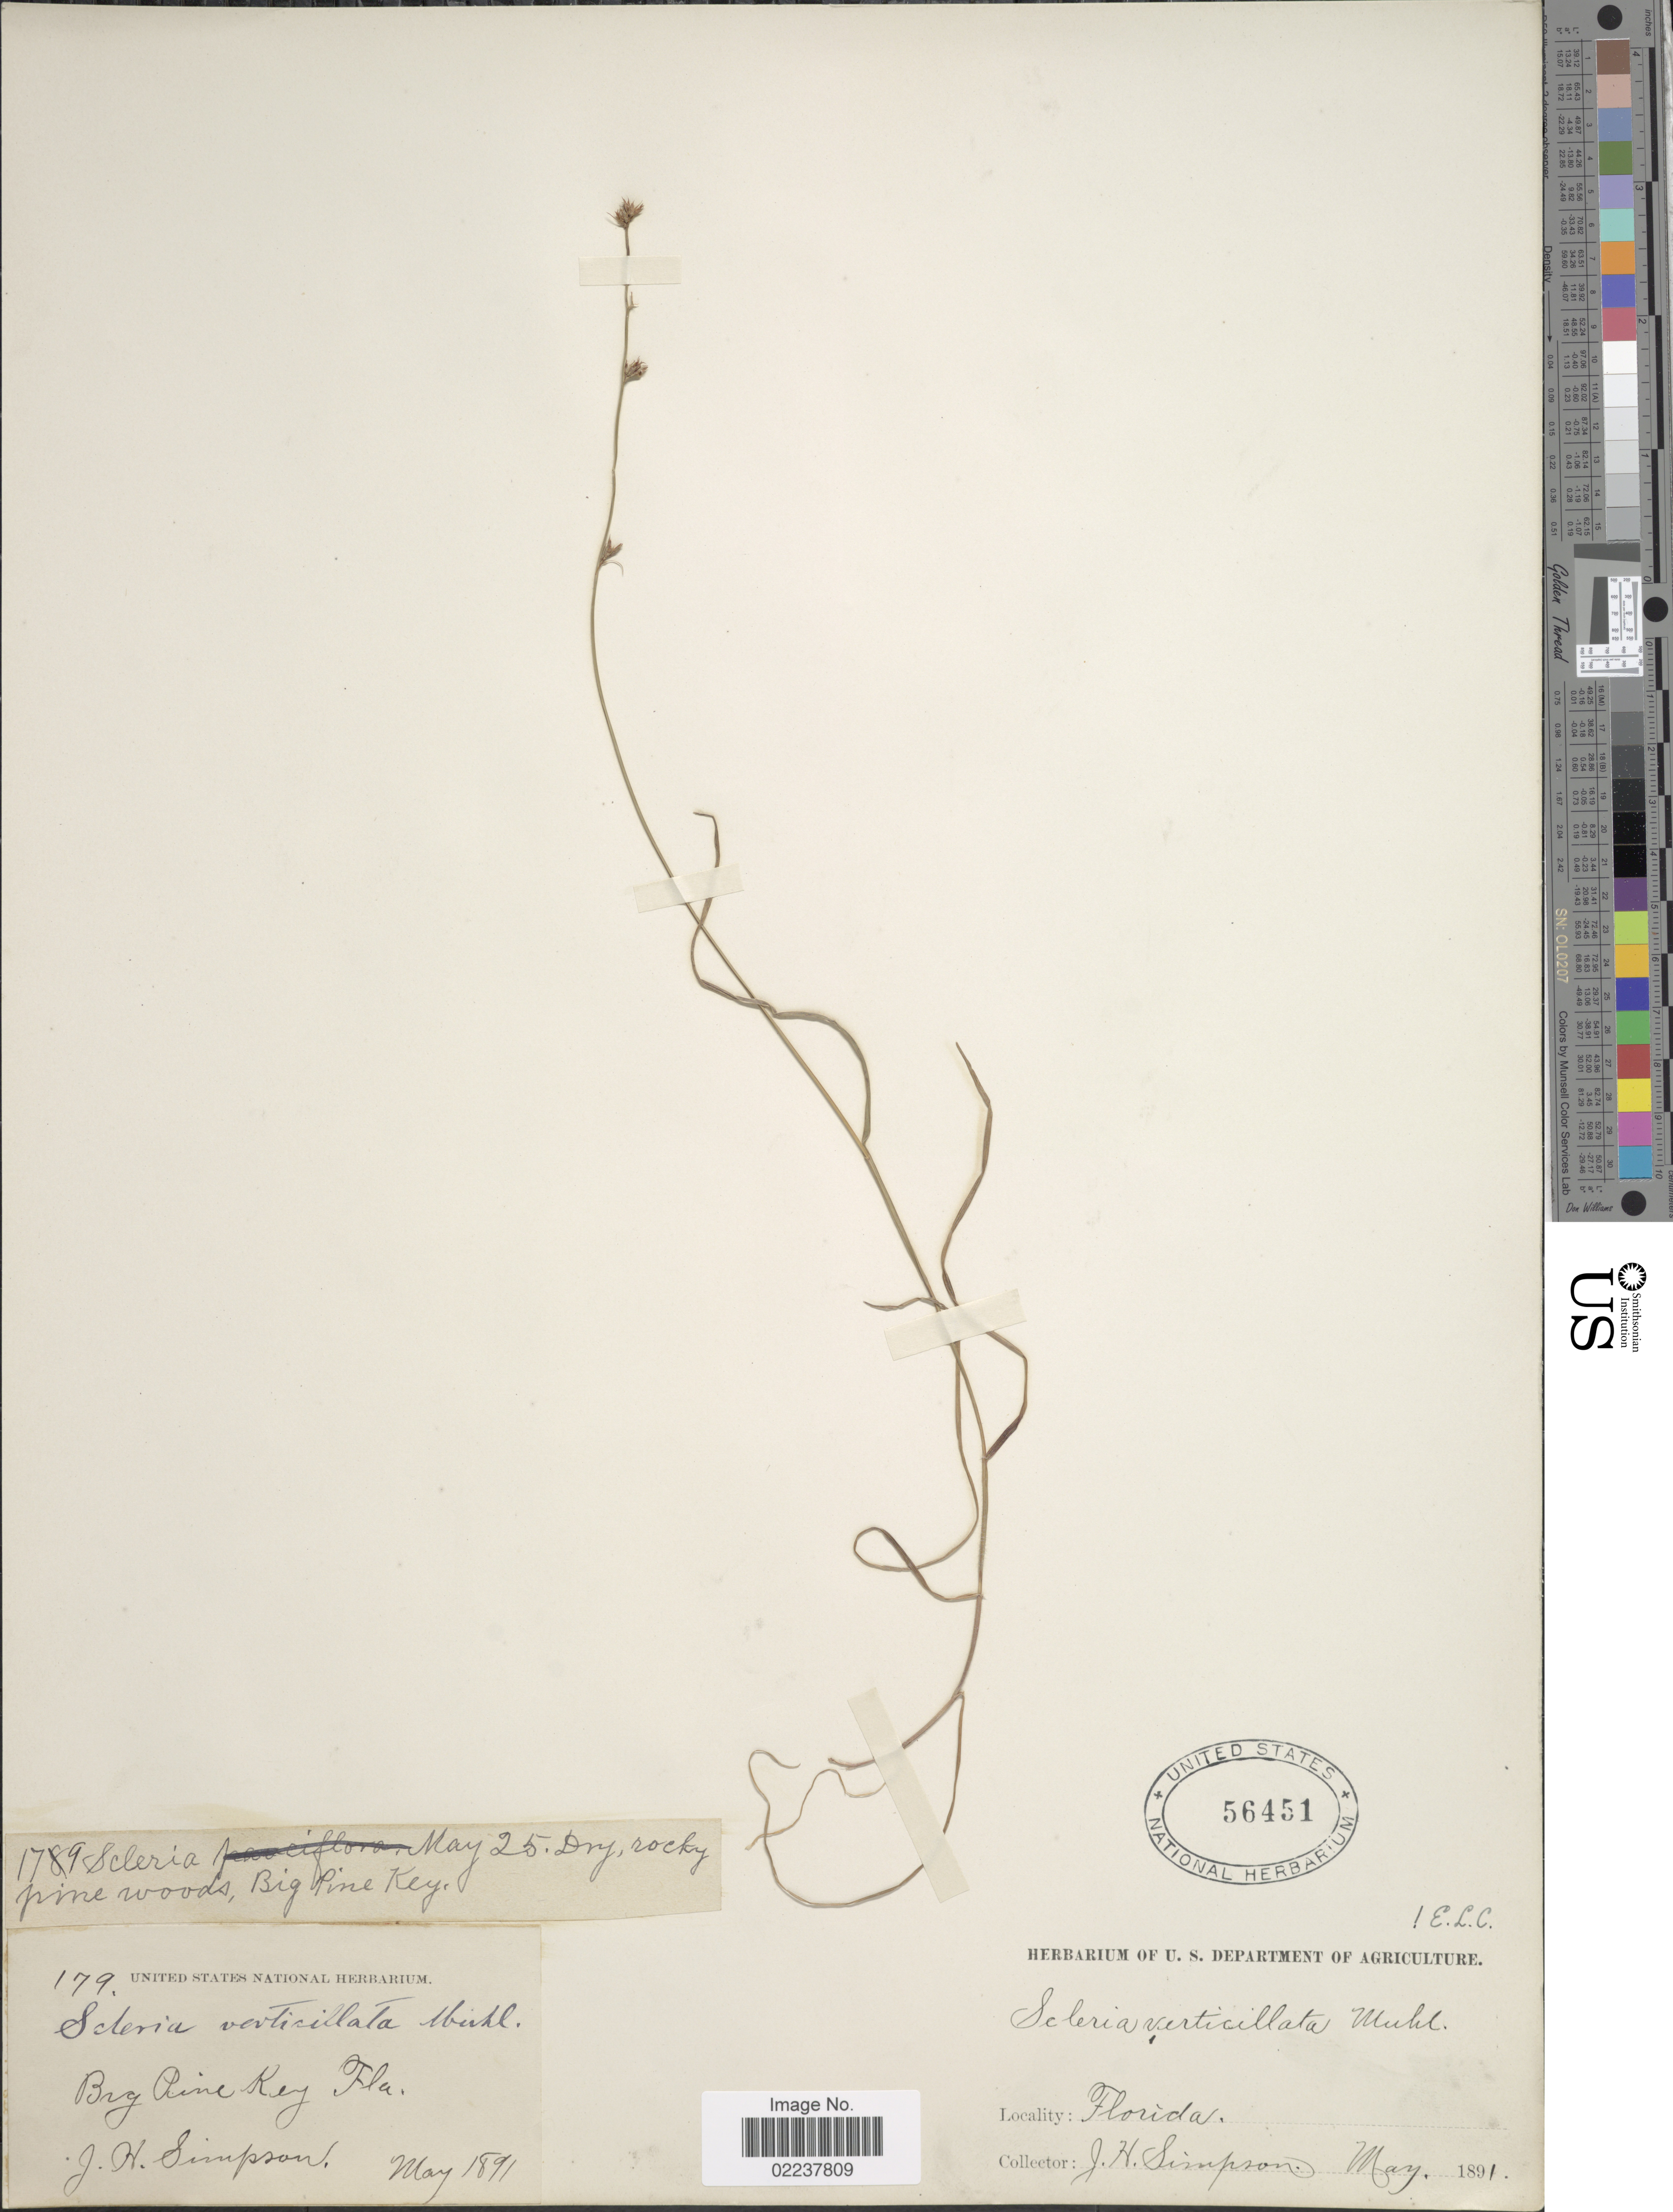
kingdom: Plantae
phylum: Tracheophyta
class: Liliopsida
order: Poales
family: Cyperaceae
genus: Scleria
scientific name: Scleria verticillata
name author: Muhl. ex Willd.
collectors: J. H. Simpson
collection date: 1891-05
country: United States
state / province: Florida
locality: Big Pine Key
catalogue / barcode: US 56451